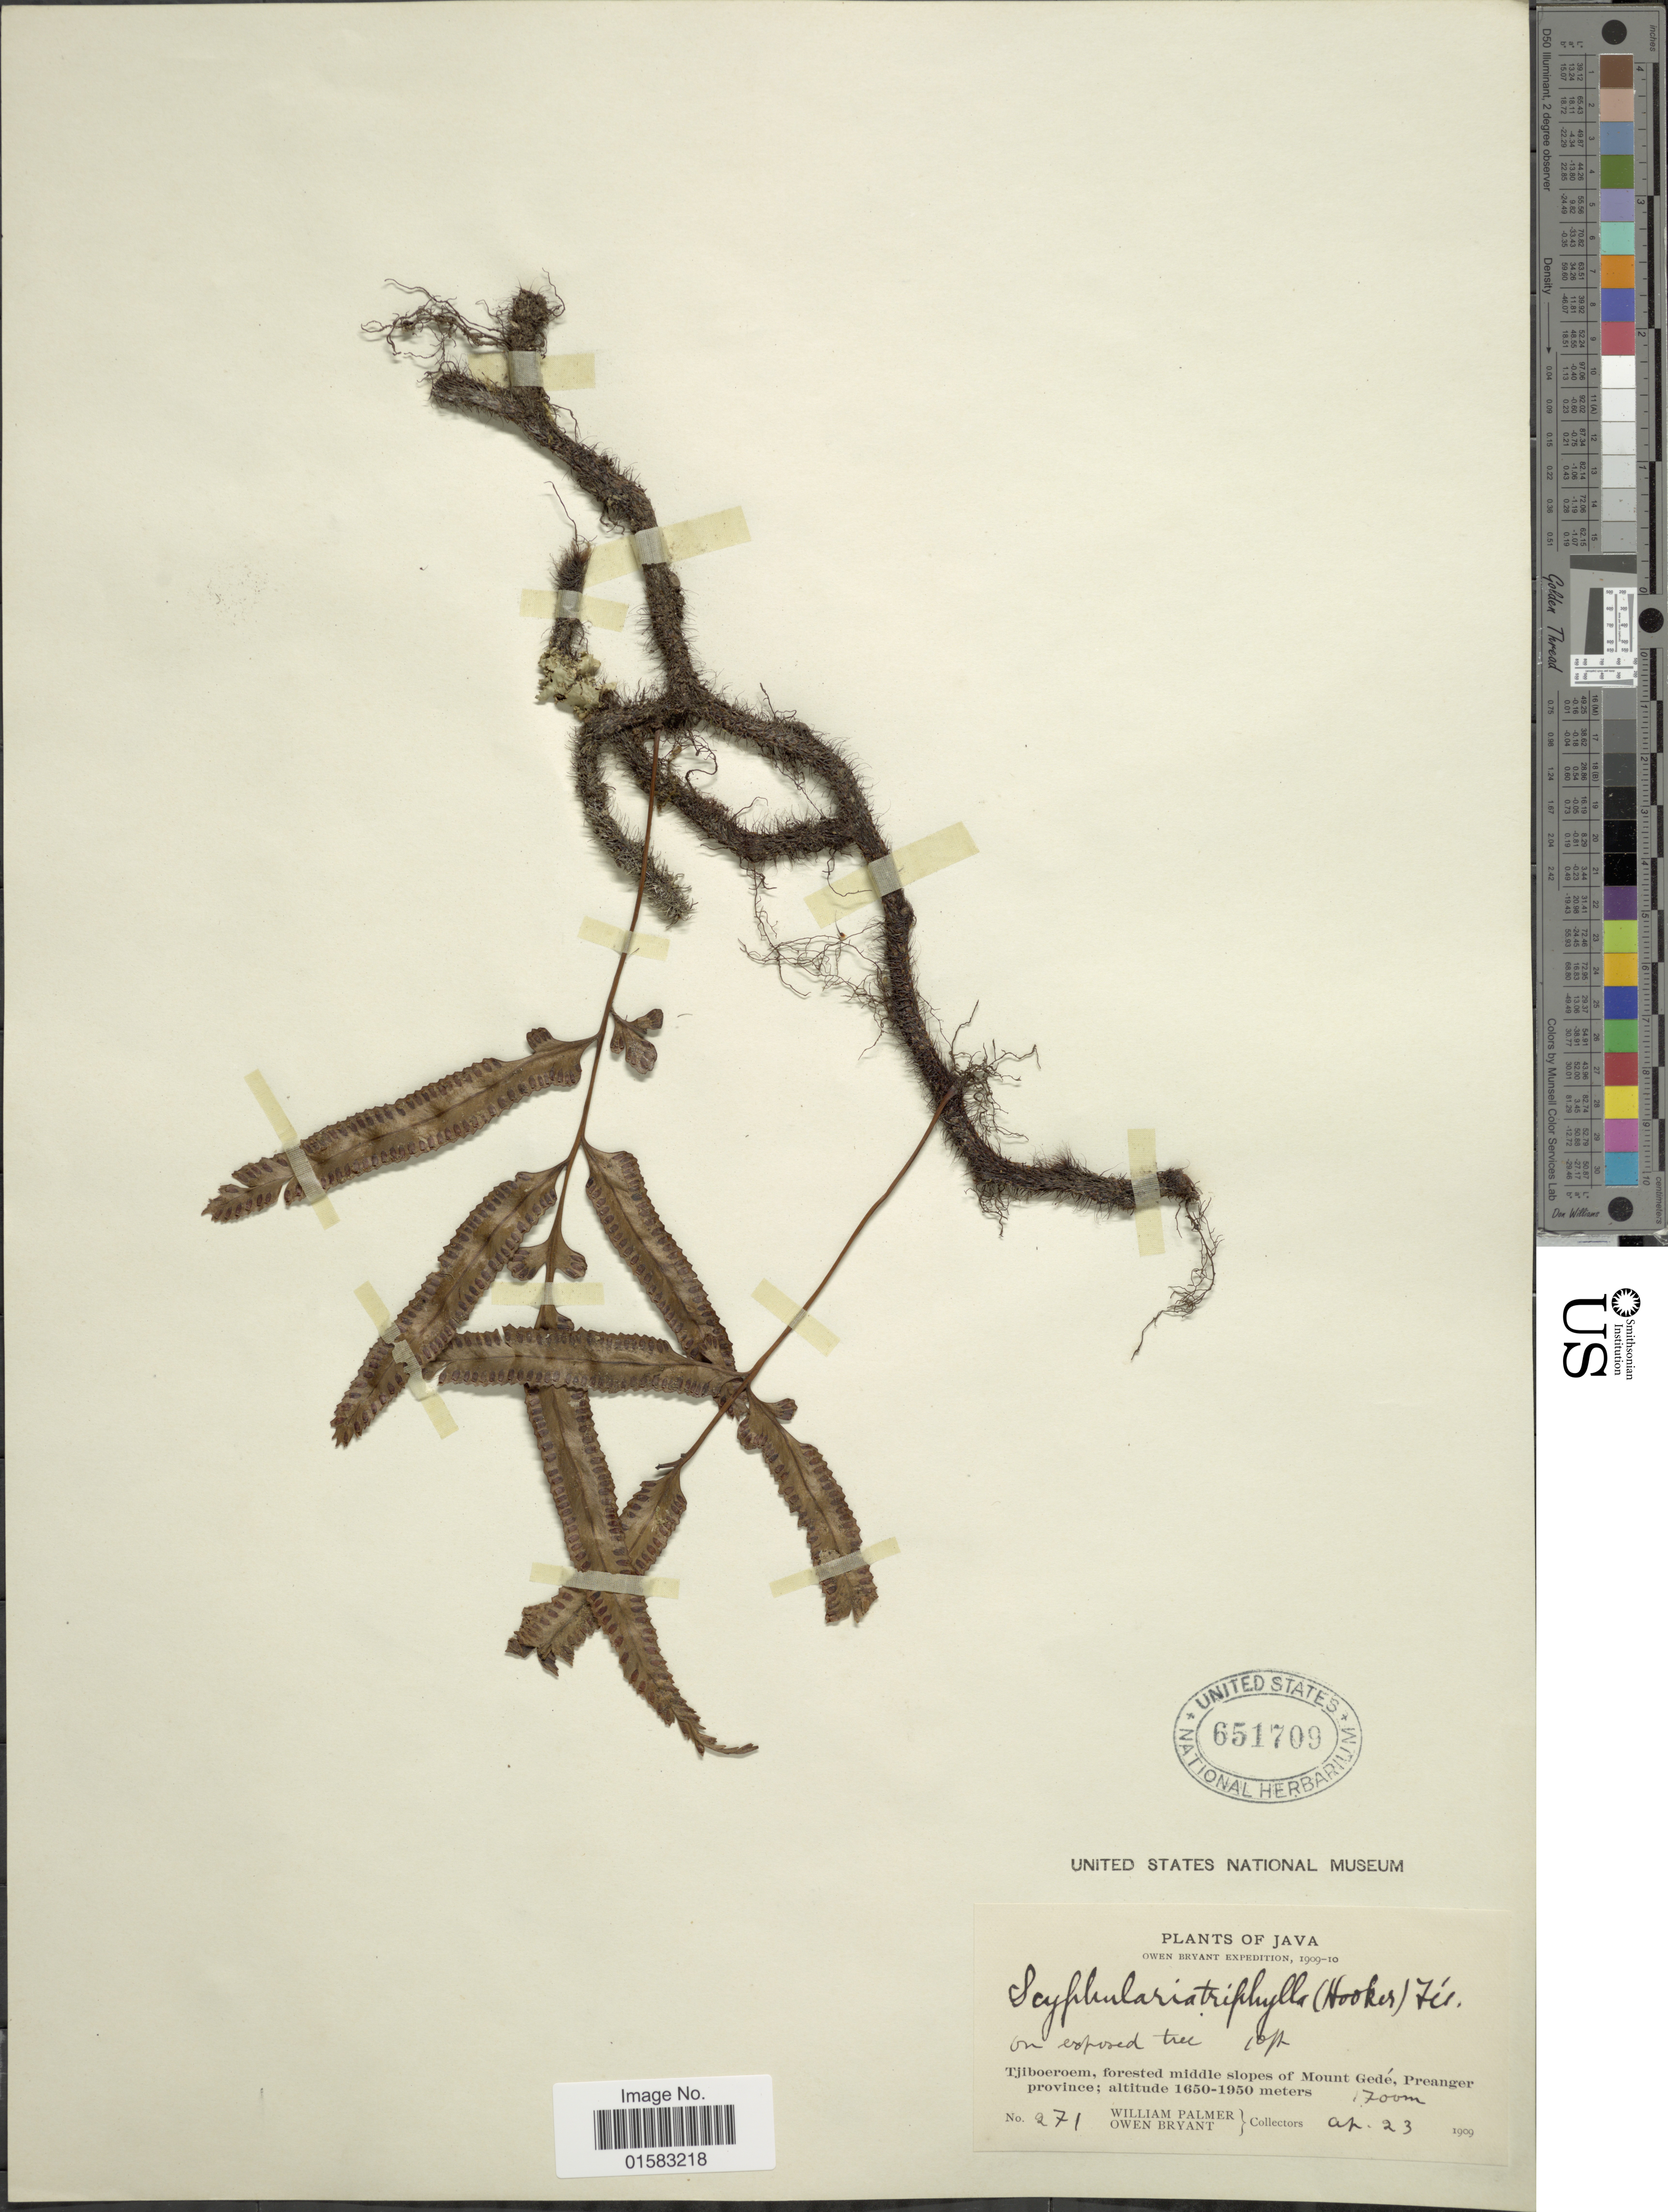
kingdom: Plantae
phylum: Tracheophyta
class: Polypodiopsida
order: Polypodiales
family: Davalliaceae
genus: Davallia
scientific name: Davallia pentaphylla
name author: Blume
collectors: W. Palmer & O. Bryant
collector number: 271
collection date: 1909-04-23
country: Indonesia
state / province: Java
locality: Tjiboereom, forested middle slopes of Mount Gedé, Preanger province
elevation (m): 1700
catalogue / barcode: US 651709